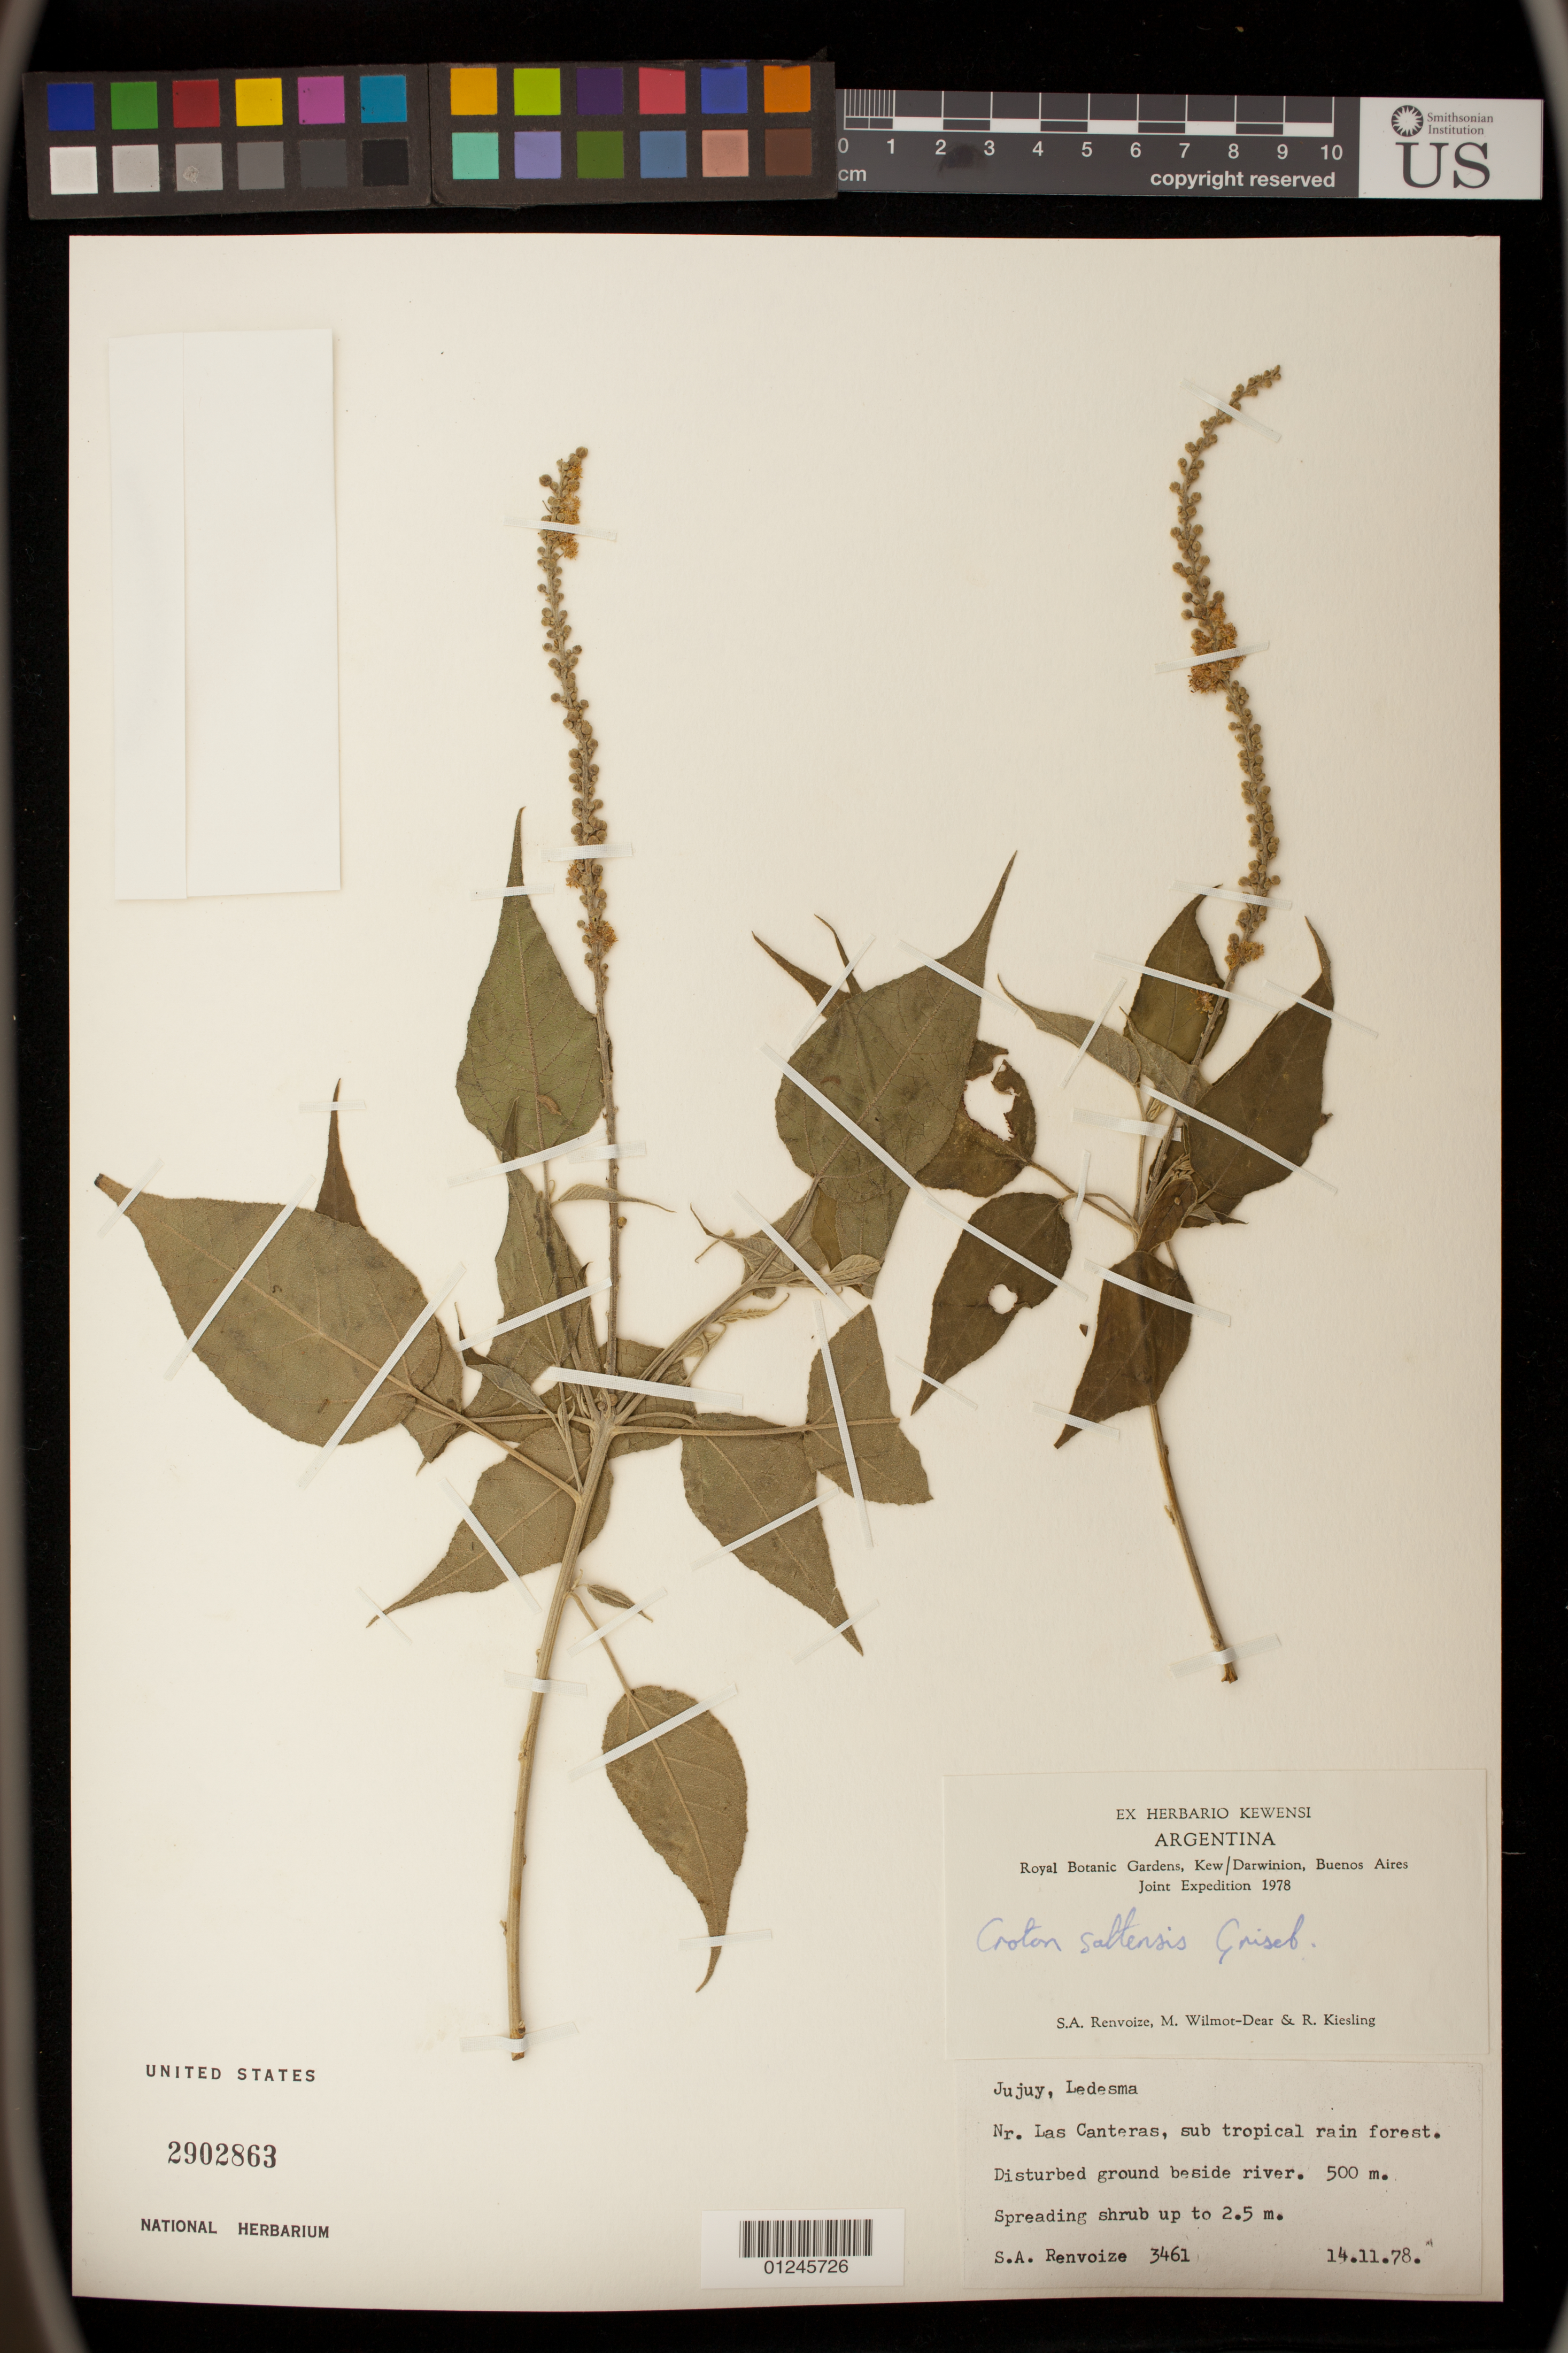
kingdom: Plantae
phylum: Tracheophyta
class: Magnoliopsida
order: Malpighiales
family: Euphorbiaceae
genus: Croton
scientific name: Croton saltensis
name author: Griseb.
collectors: S. A. Renvoize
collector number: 3461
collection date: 1978-11-14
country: Argentina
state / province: Jujuy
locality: Ledesma.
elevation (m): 500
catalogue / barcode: US 2902863